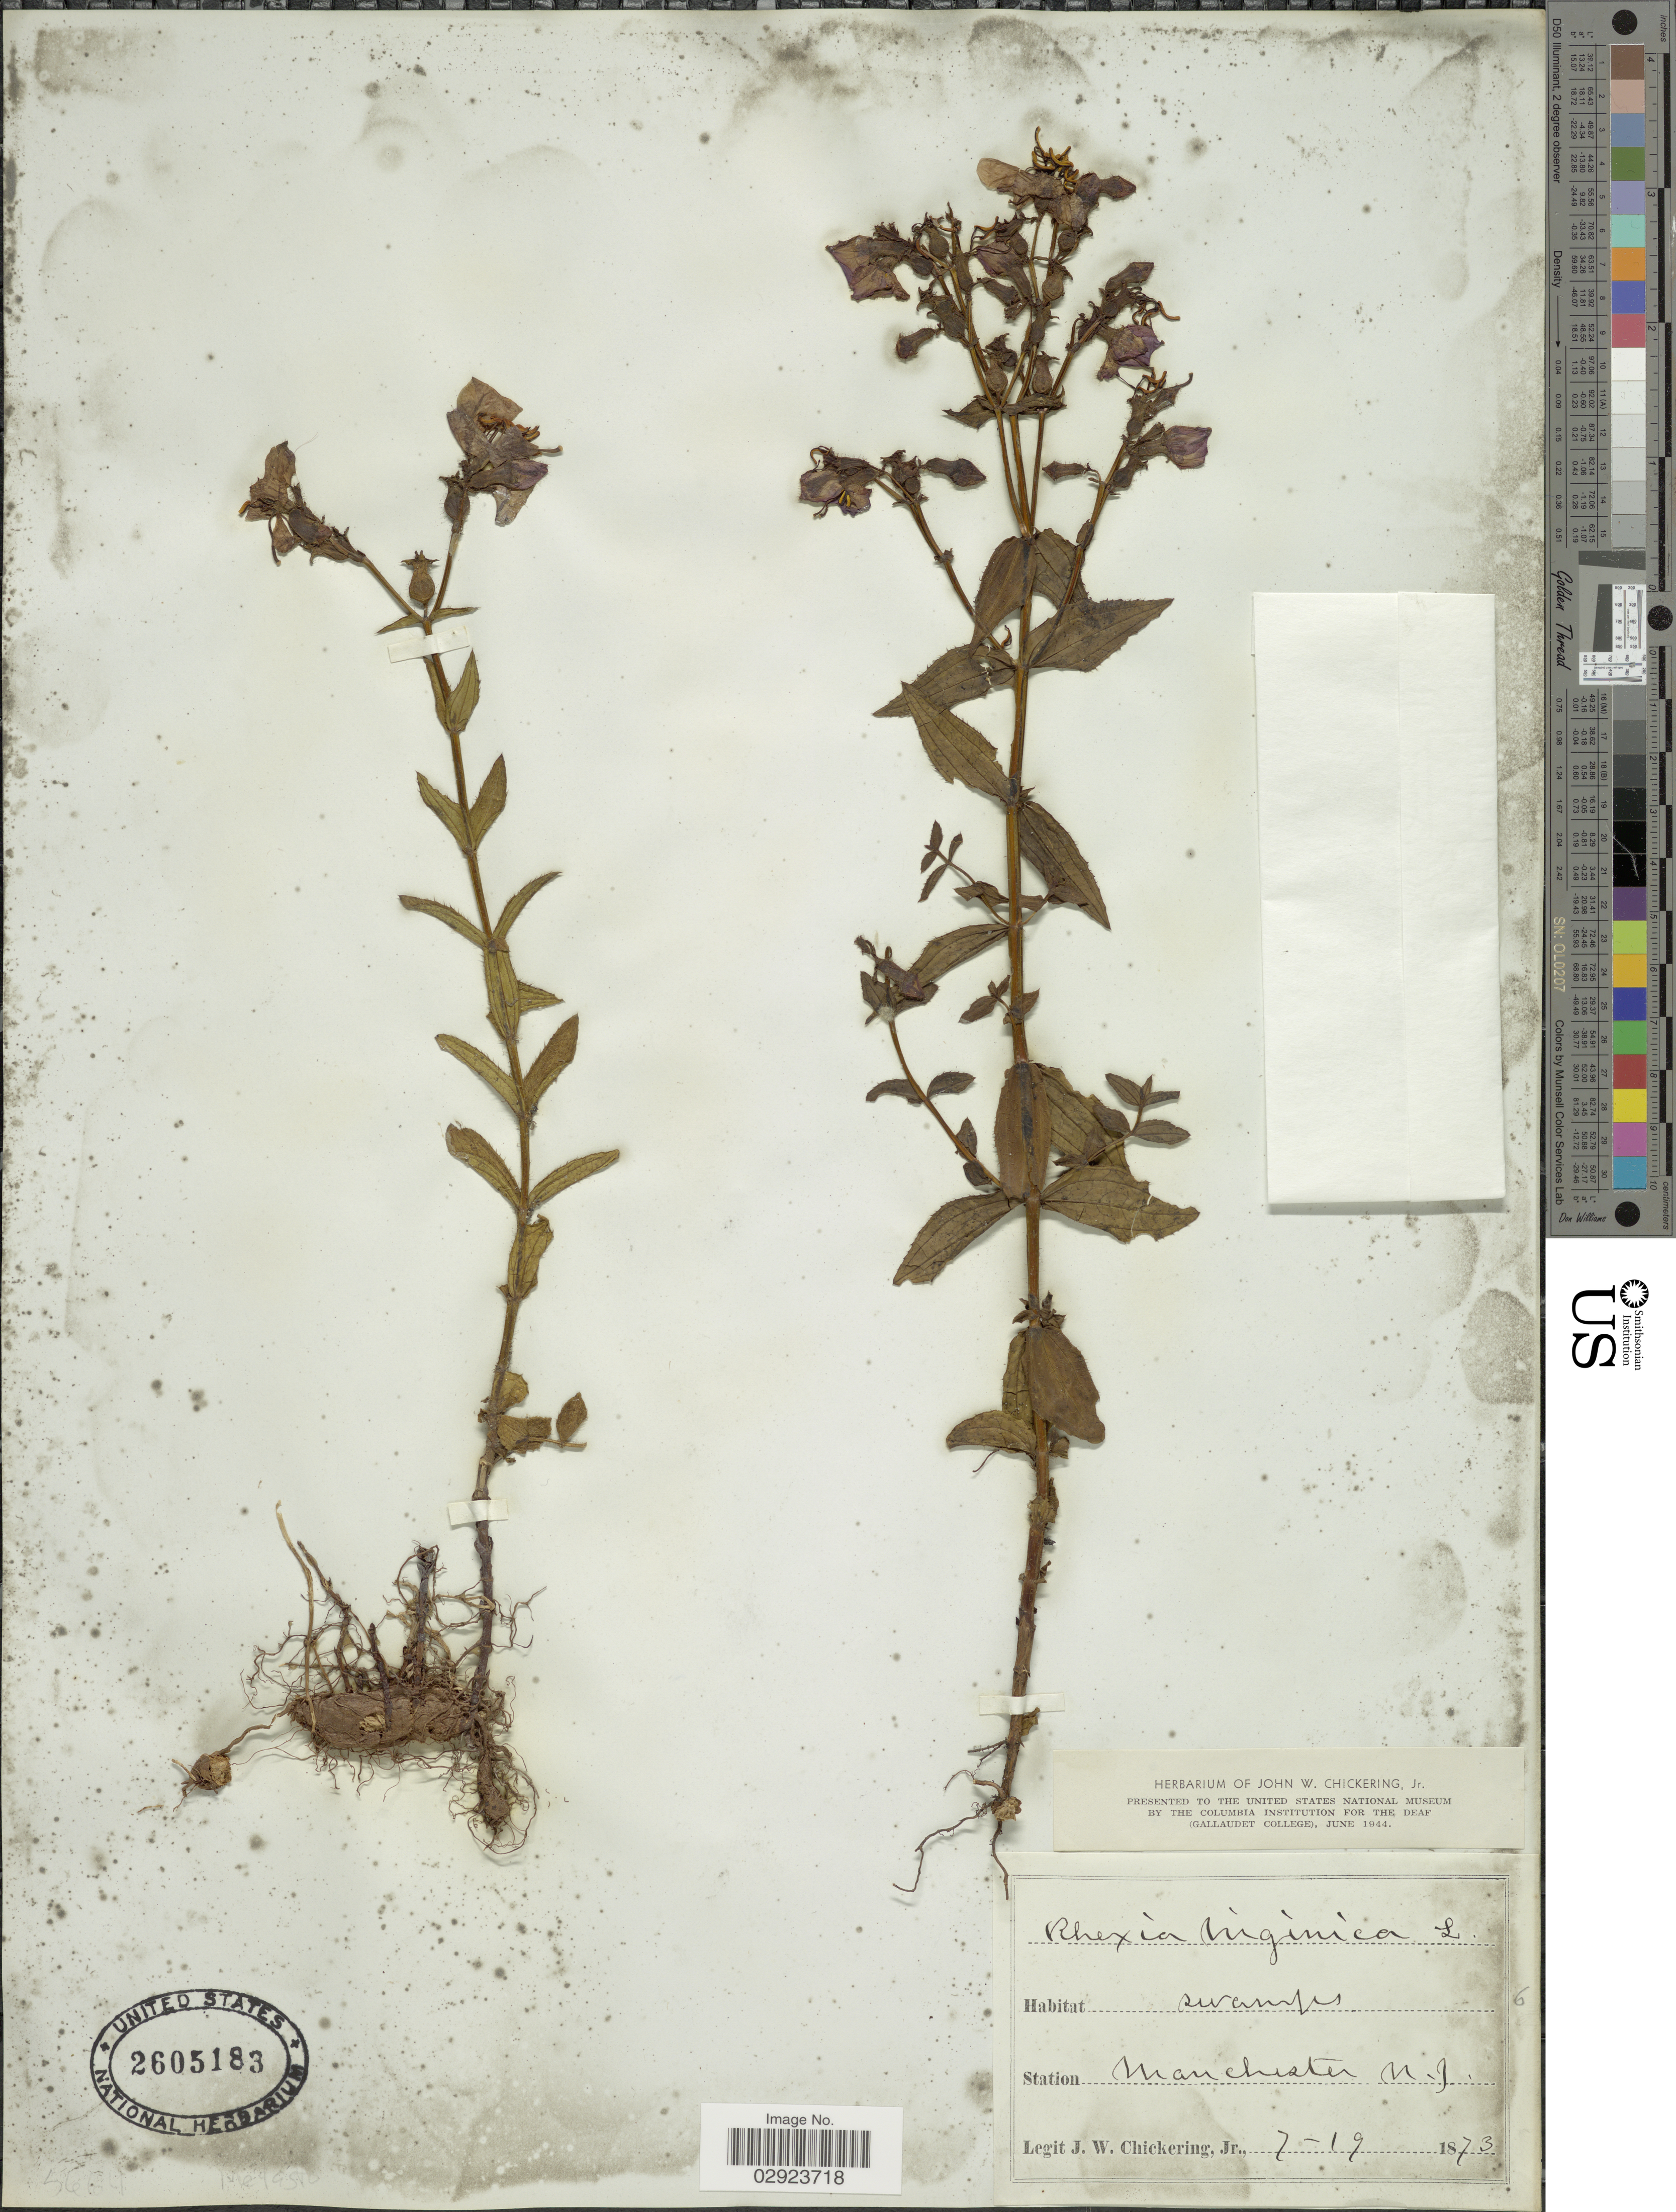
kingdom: Plantae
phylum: Tracheophyta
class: Magnoliopsida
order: Myrtales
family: Melastomataceae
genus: Rhexia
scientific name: Rhexia virginica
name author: L.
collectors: J. Chickering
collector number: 6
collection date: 1873-07-19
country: United States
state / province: New Jersey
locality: Station Manchester N.J.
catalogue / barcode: US 2605183